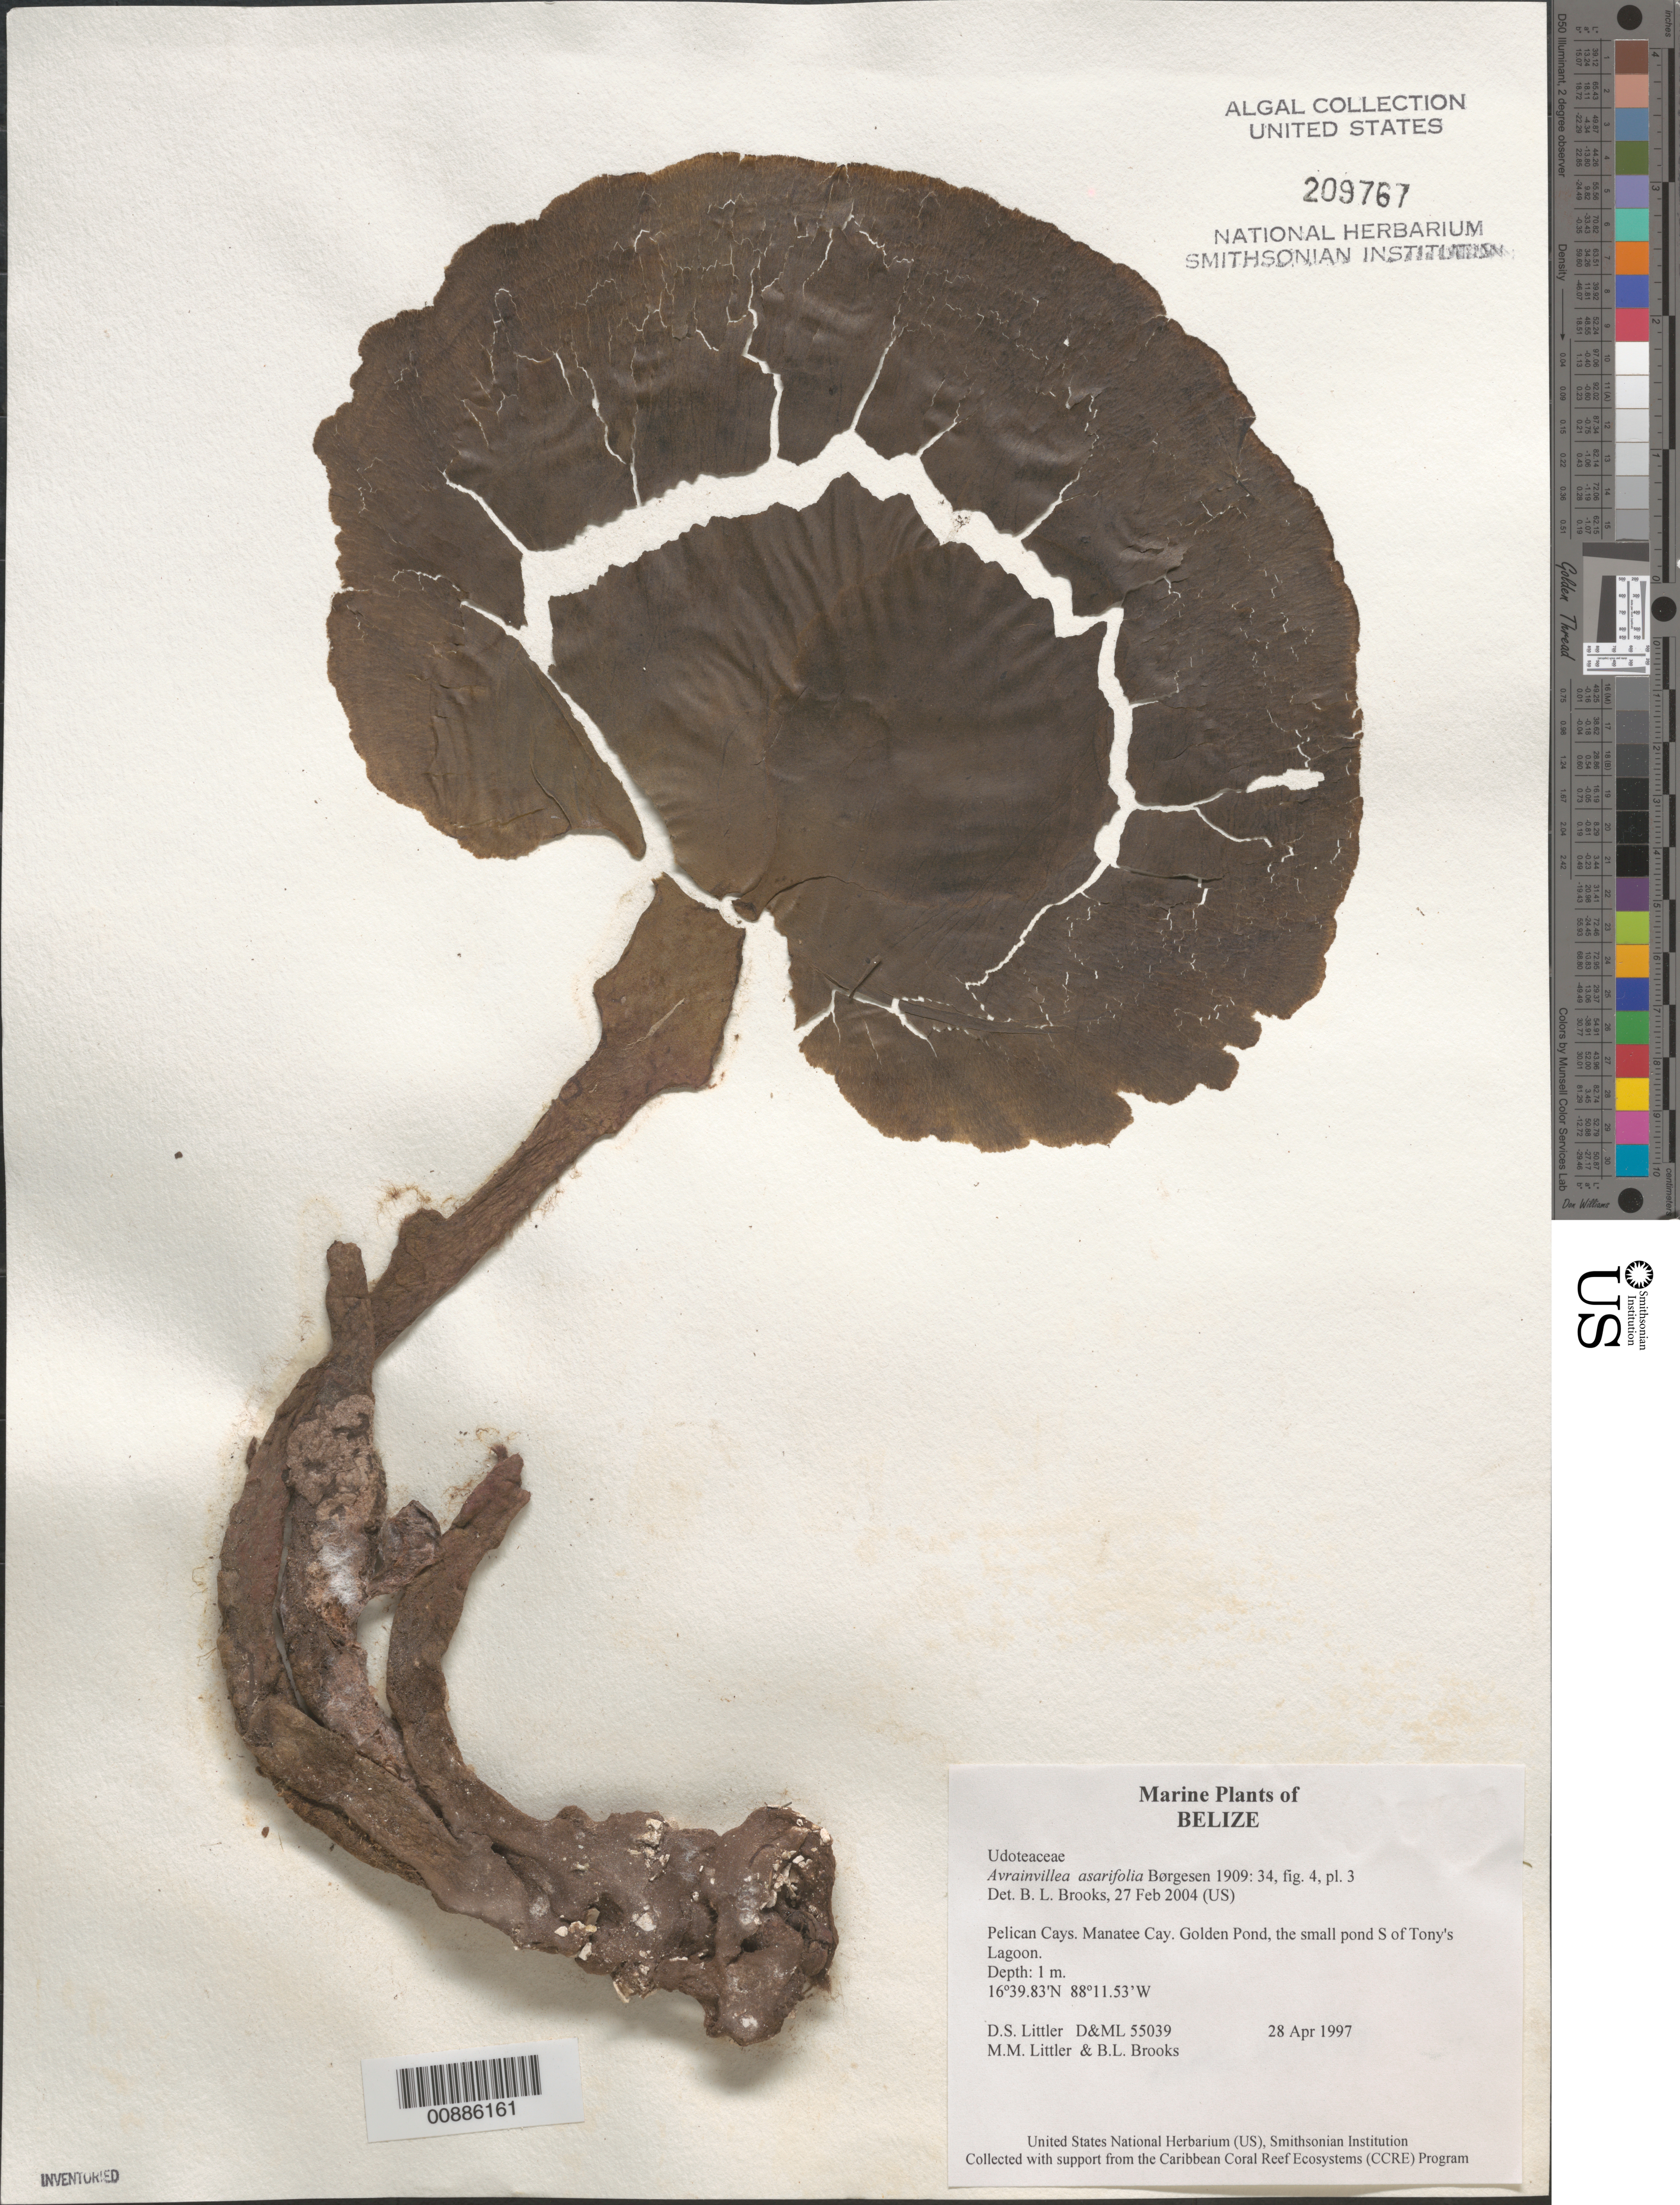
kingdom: Plantae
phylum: Chlorophyta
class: Ulvophyceae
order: Bryopsidales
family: Dichotomosiphonaceae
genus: Avrainvillea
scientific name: Avrainvillea asarifolia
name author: Børgesen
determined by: Brooks, B. L., (BOT), Smithsonian Institution - National Museum of Natural History (UNITED STATES)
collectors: D. S. Littler, M. M. Littler & B. Brooks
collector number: D&ML 55039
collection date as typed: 28 Apr 1997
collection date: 1997-04-28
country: Belize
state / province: Stann Creek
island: Manatee Cay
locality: Golden Pond, the small pond south of Tony's Lagoon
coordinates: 16 39.83' N, 88 11.53' W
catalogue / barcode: US 209767